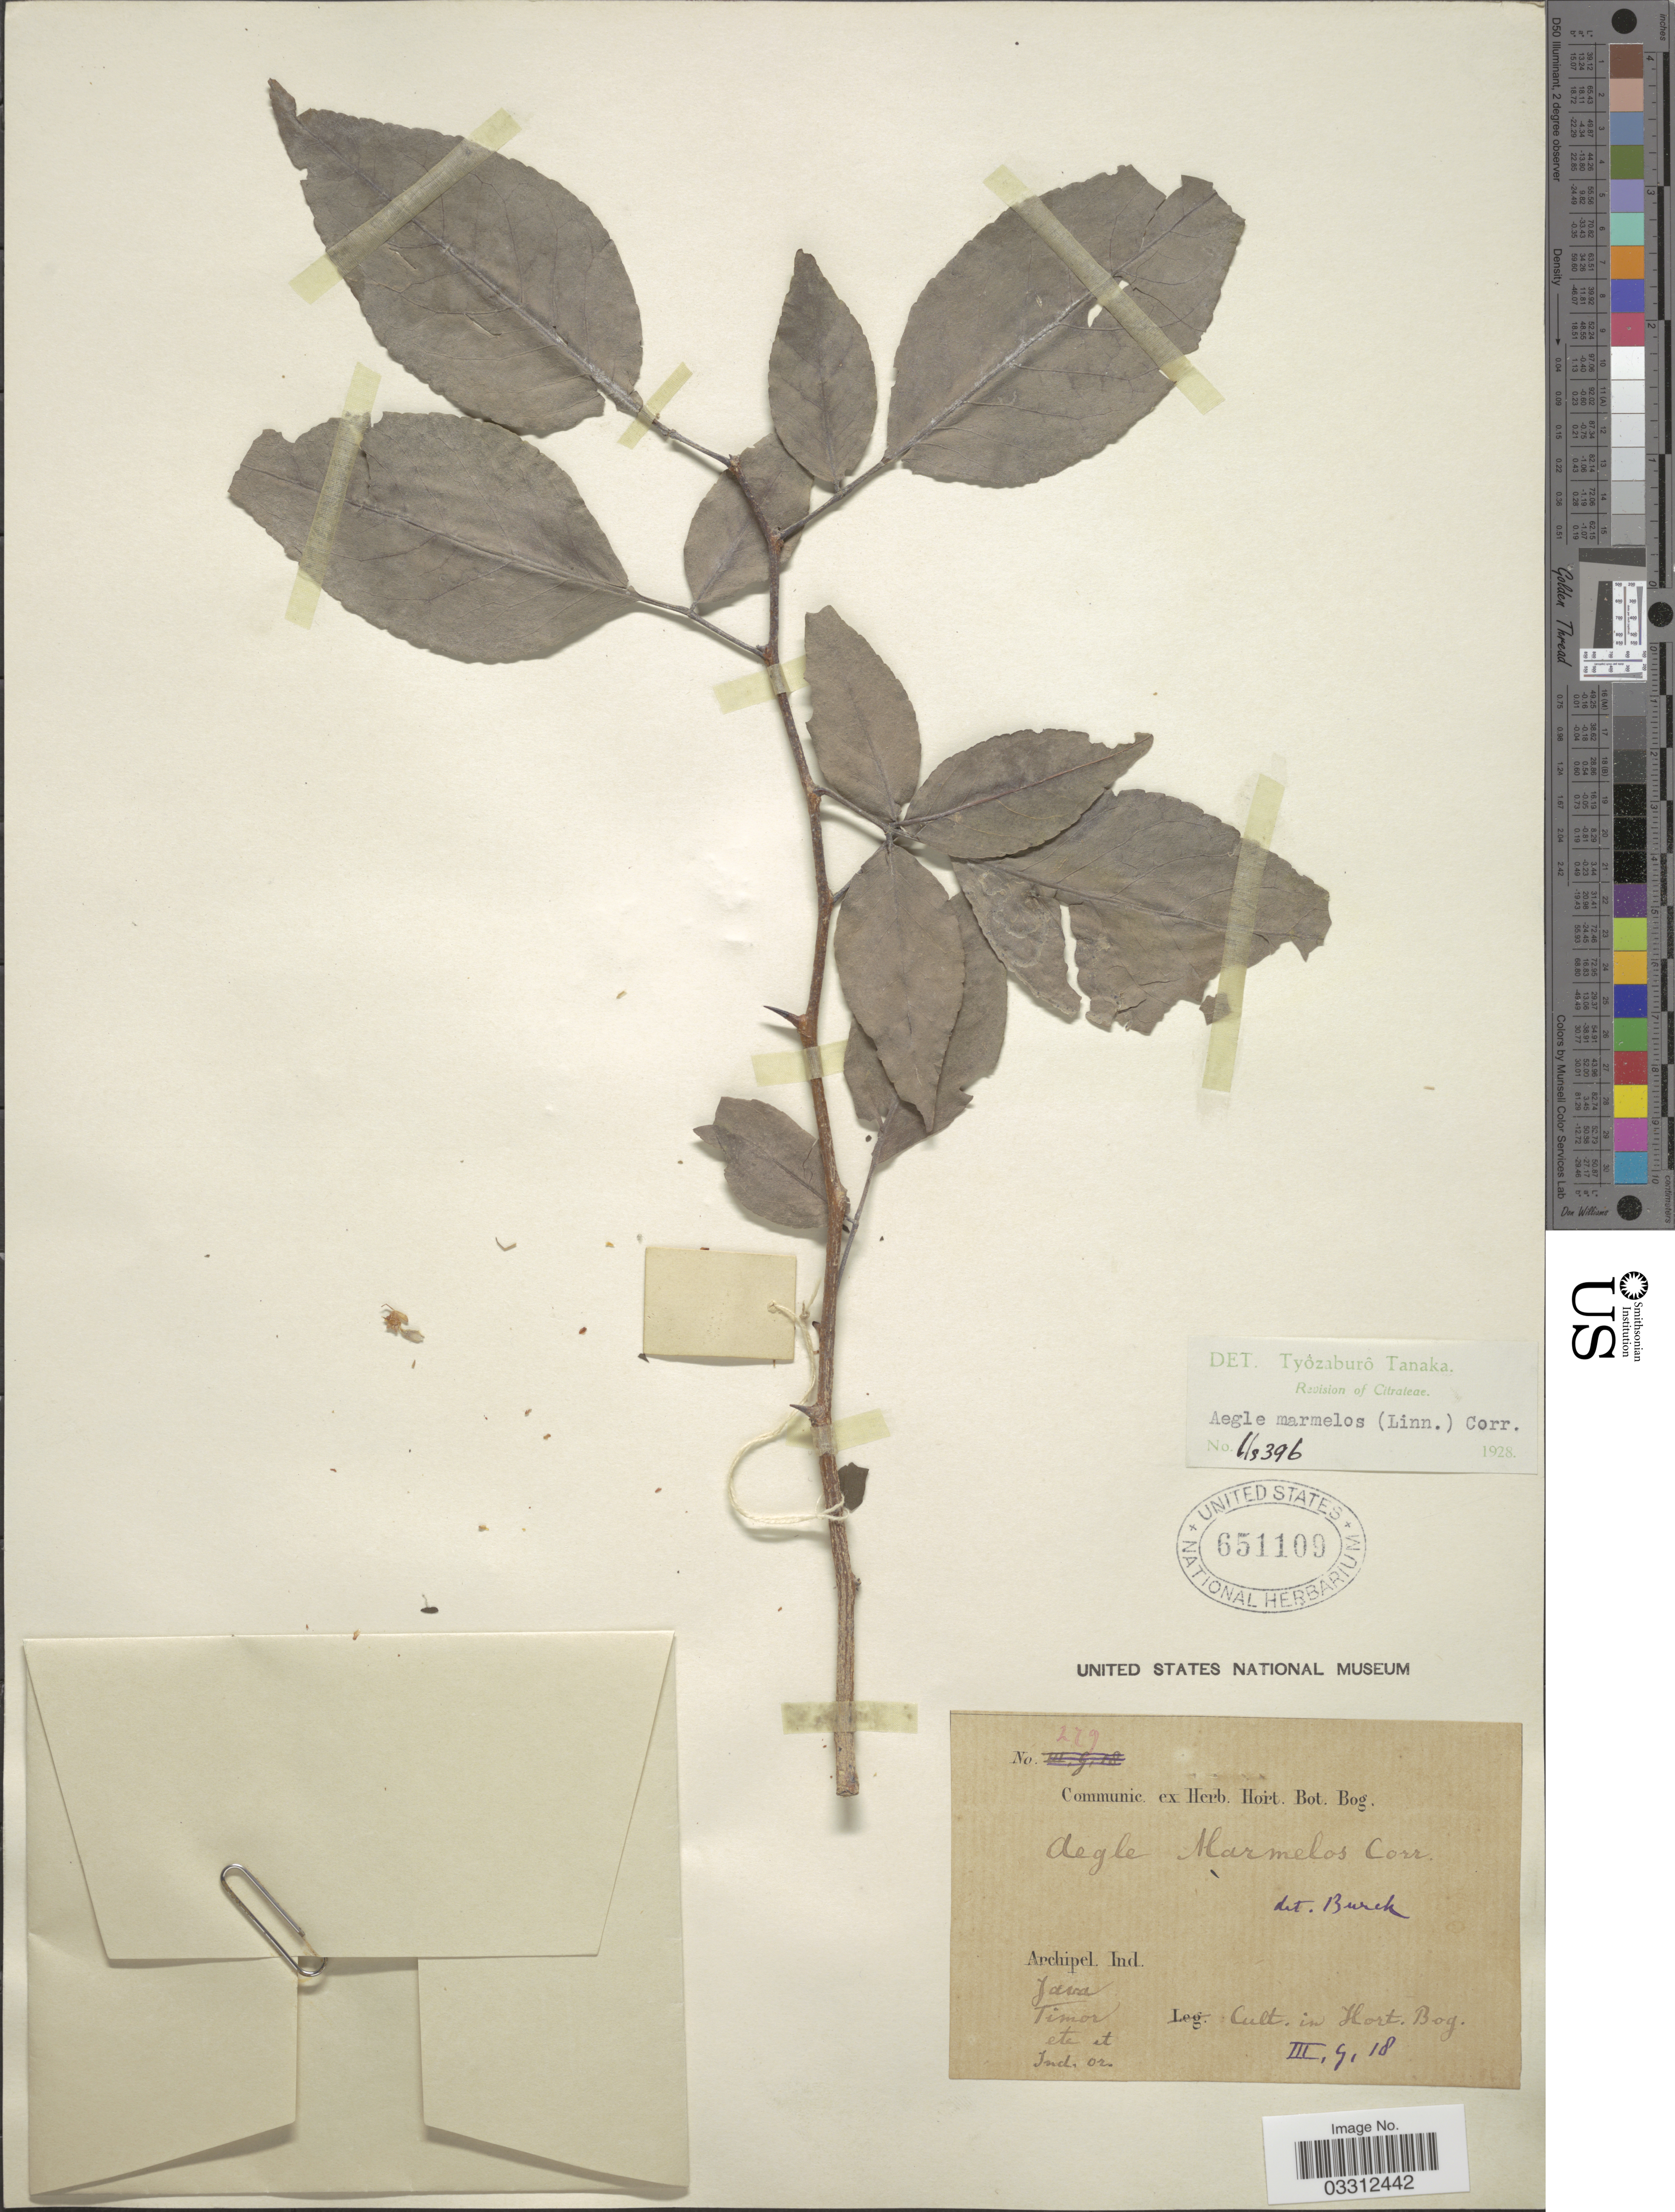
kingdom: Plantae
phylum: Tracheophyta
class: Magnoliopsida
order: Sapindales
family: Rutaceae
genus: Aegle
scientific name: Aegle marmelos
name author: (L.) Corrêa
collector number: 279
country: Indonesia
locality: Archipel. Ind. Java Timor etc et Ind. or. Hort. Bog. III,G,18.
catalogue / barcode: US 651109